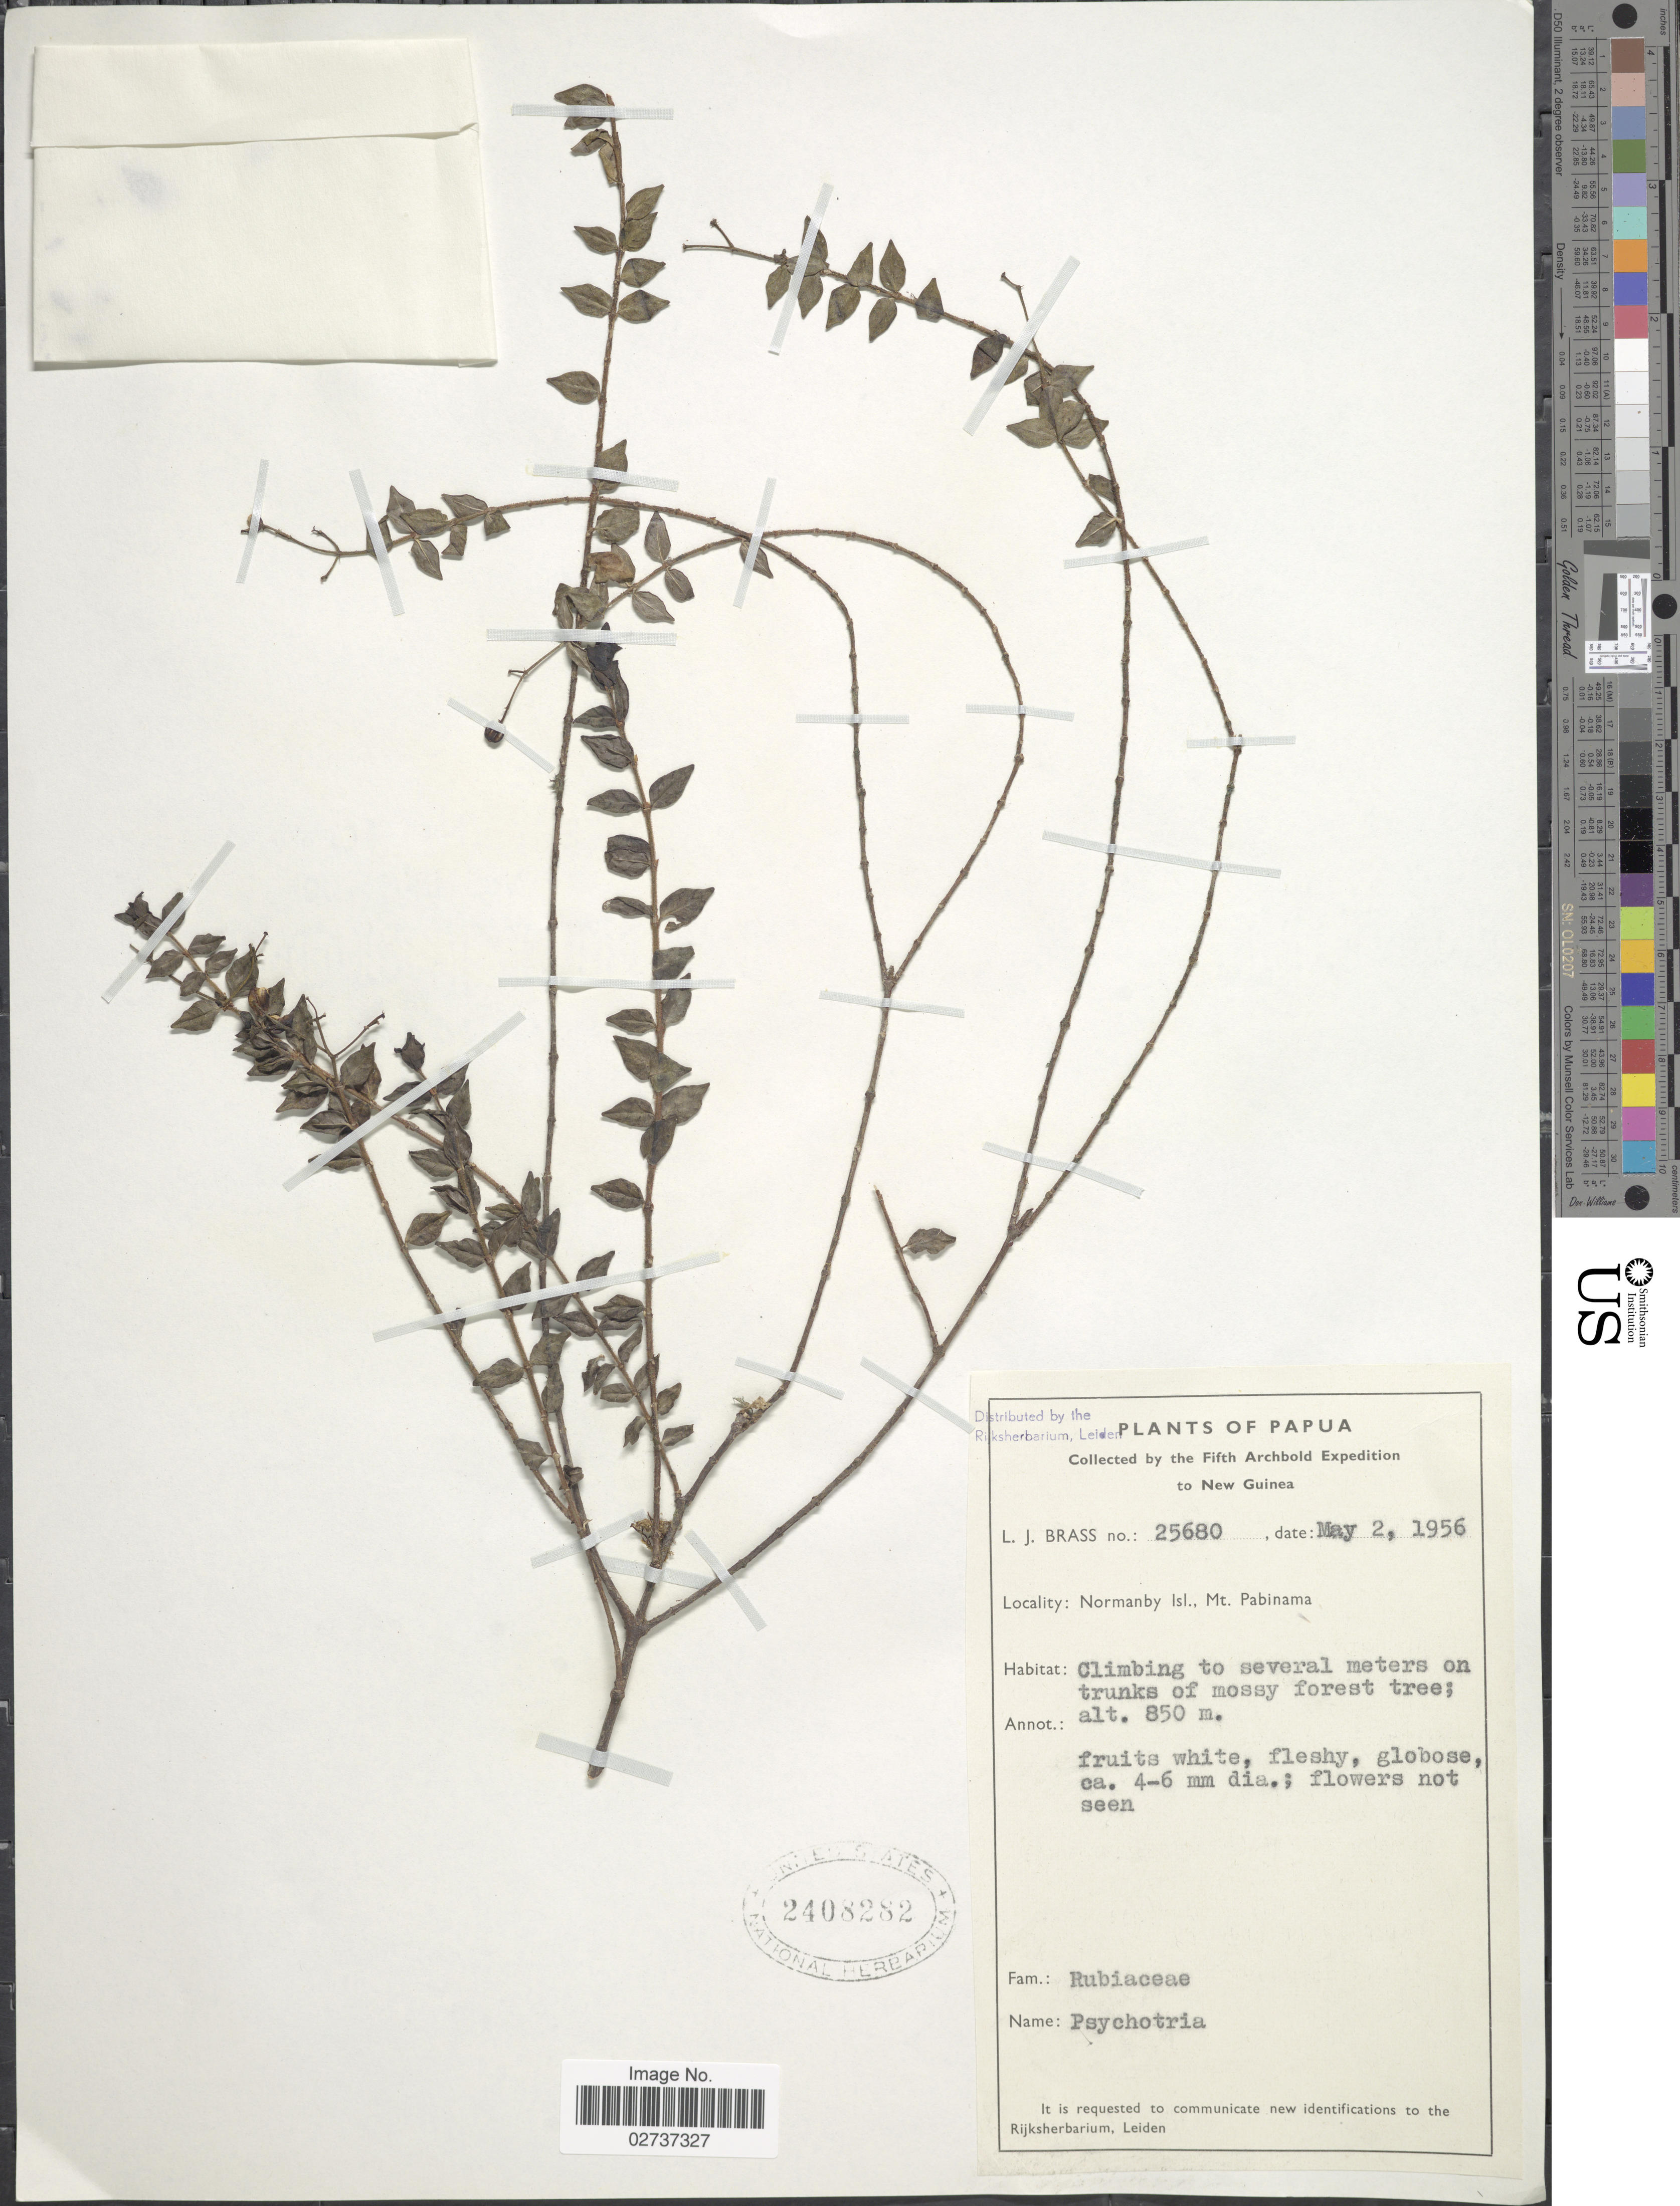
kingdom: Plantae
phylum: Tracheophyta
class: Magnoliopsida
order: Gentianales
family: Rubiaceae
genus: Psychotria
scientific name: Psychotria sp.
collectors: L. J. Brass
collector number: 25680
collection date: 1956-05-02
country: Papua New Guinea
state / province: Milne Bay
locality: Papua. Normanby Isl., Mt. Pabinama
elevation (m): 850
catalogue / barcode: US 2408282